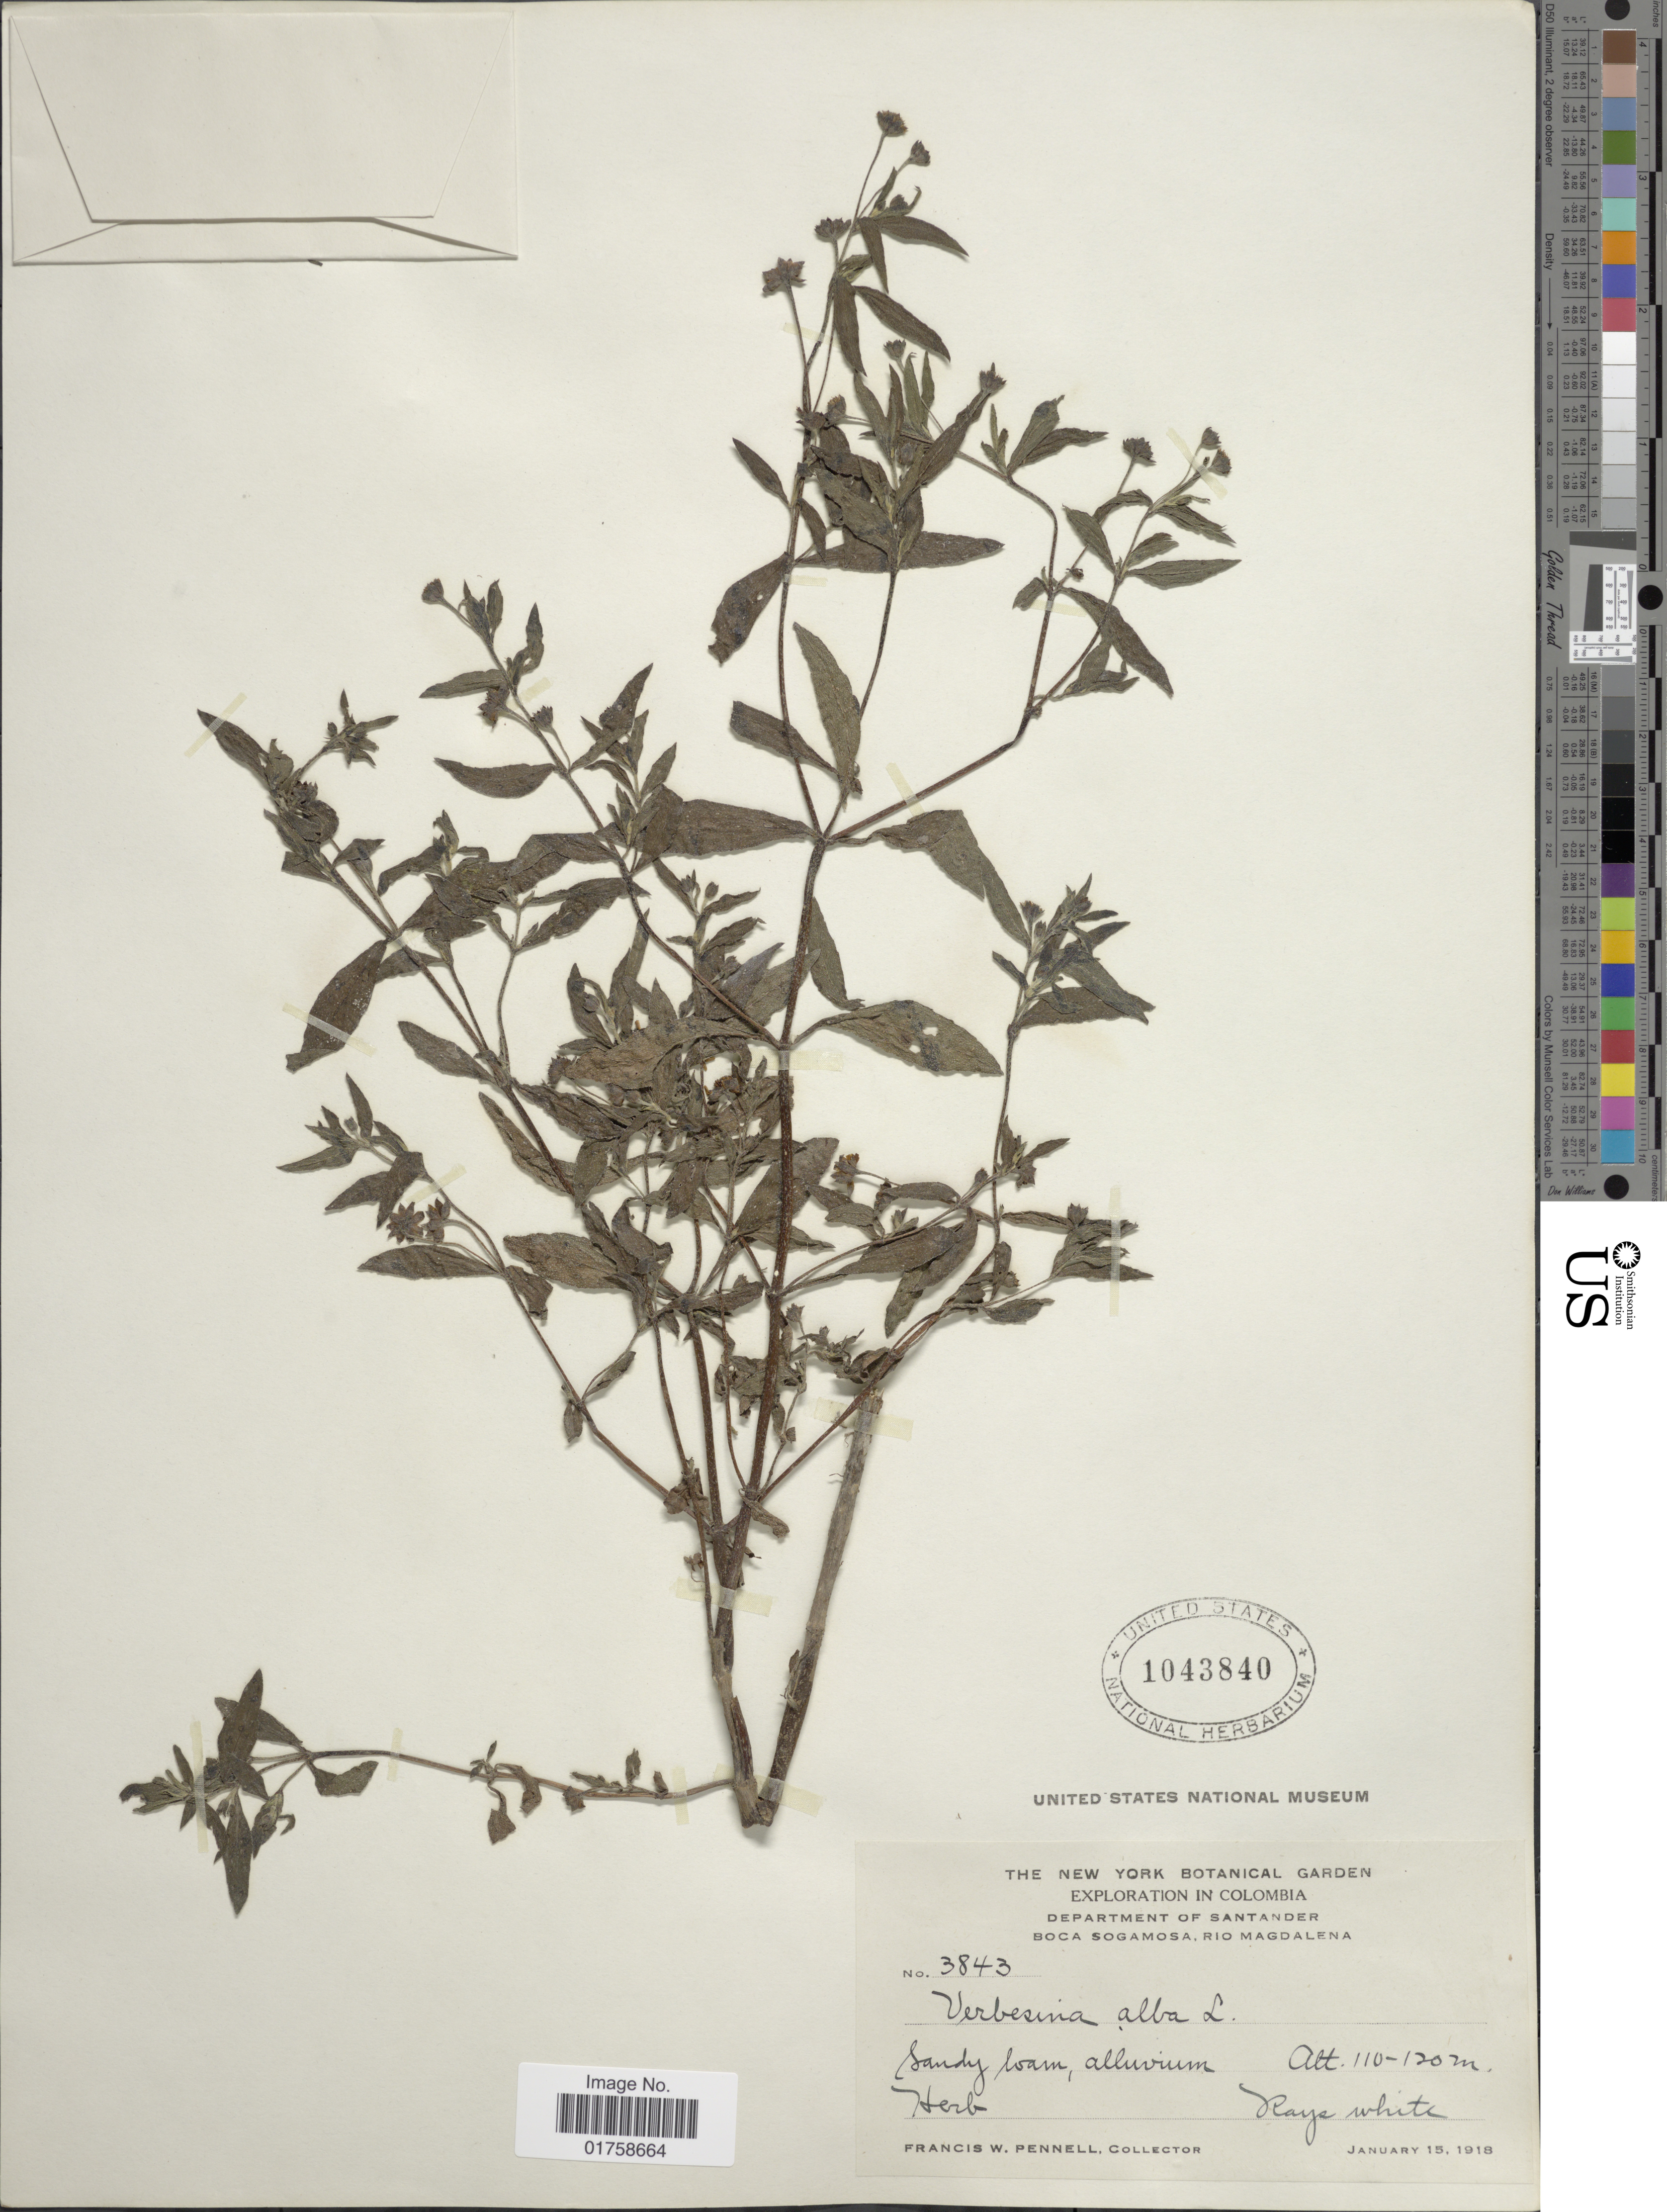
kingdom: Plantae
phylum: Tracheophyta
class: Magnoliopsida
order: Asterales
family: Asteraceae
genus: Eclipta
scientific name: Eclipta alba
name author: (L.) Hassk.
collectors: F. W. Pennell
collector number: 3843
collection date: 1918-01-15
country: Colombia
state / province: Santander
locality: Colombia. Department of Santander. Boca Sogamosa, Rio Magdalena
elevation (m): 110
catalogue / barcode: US 1043840